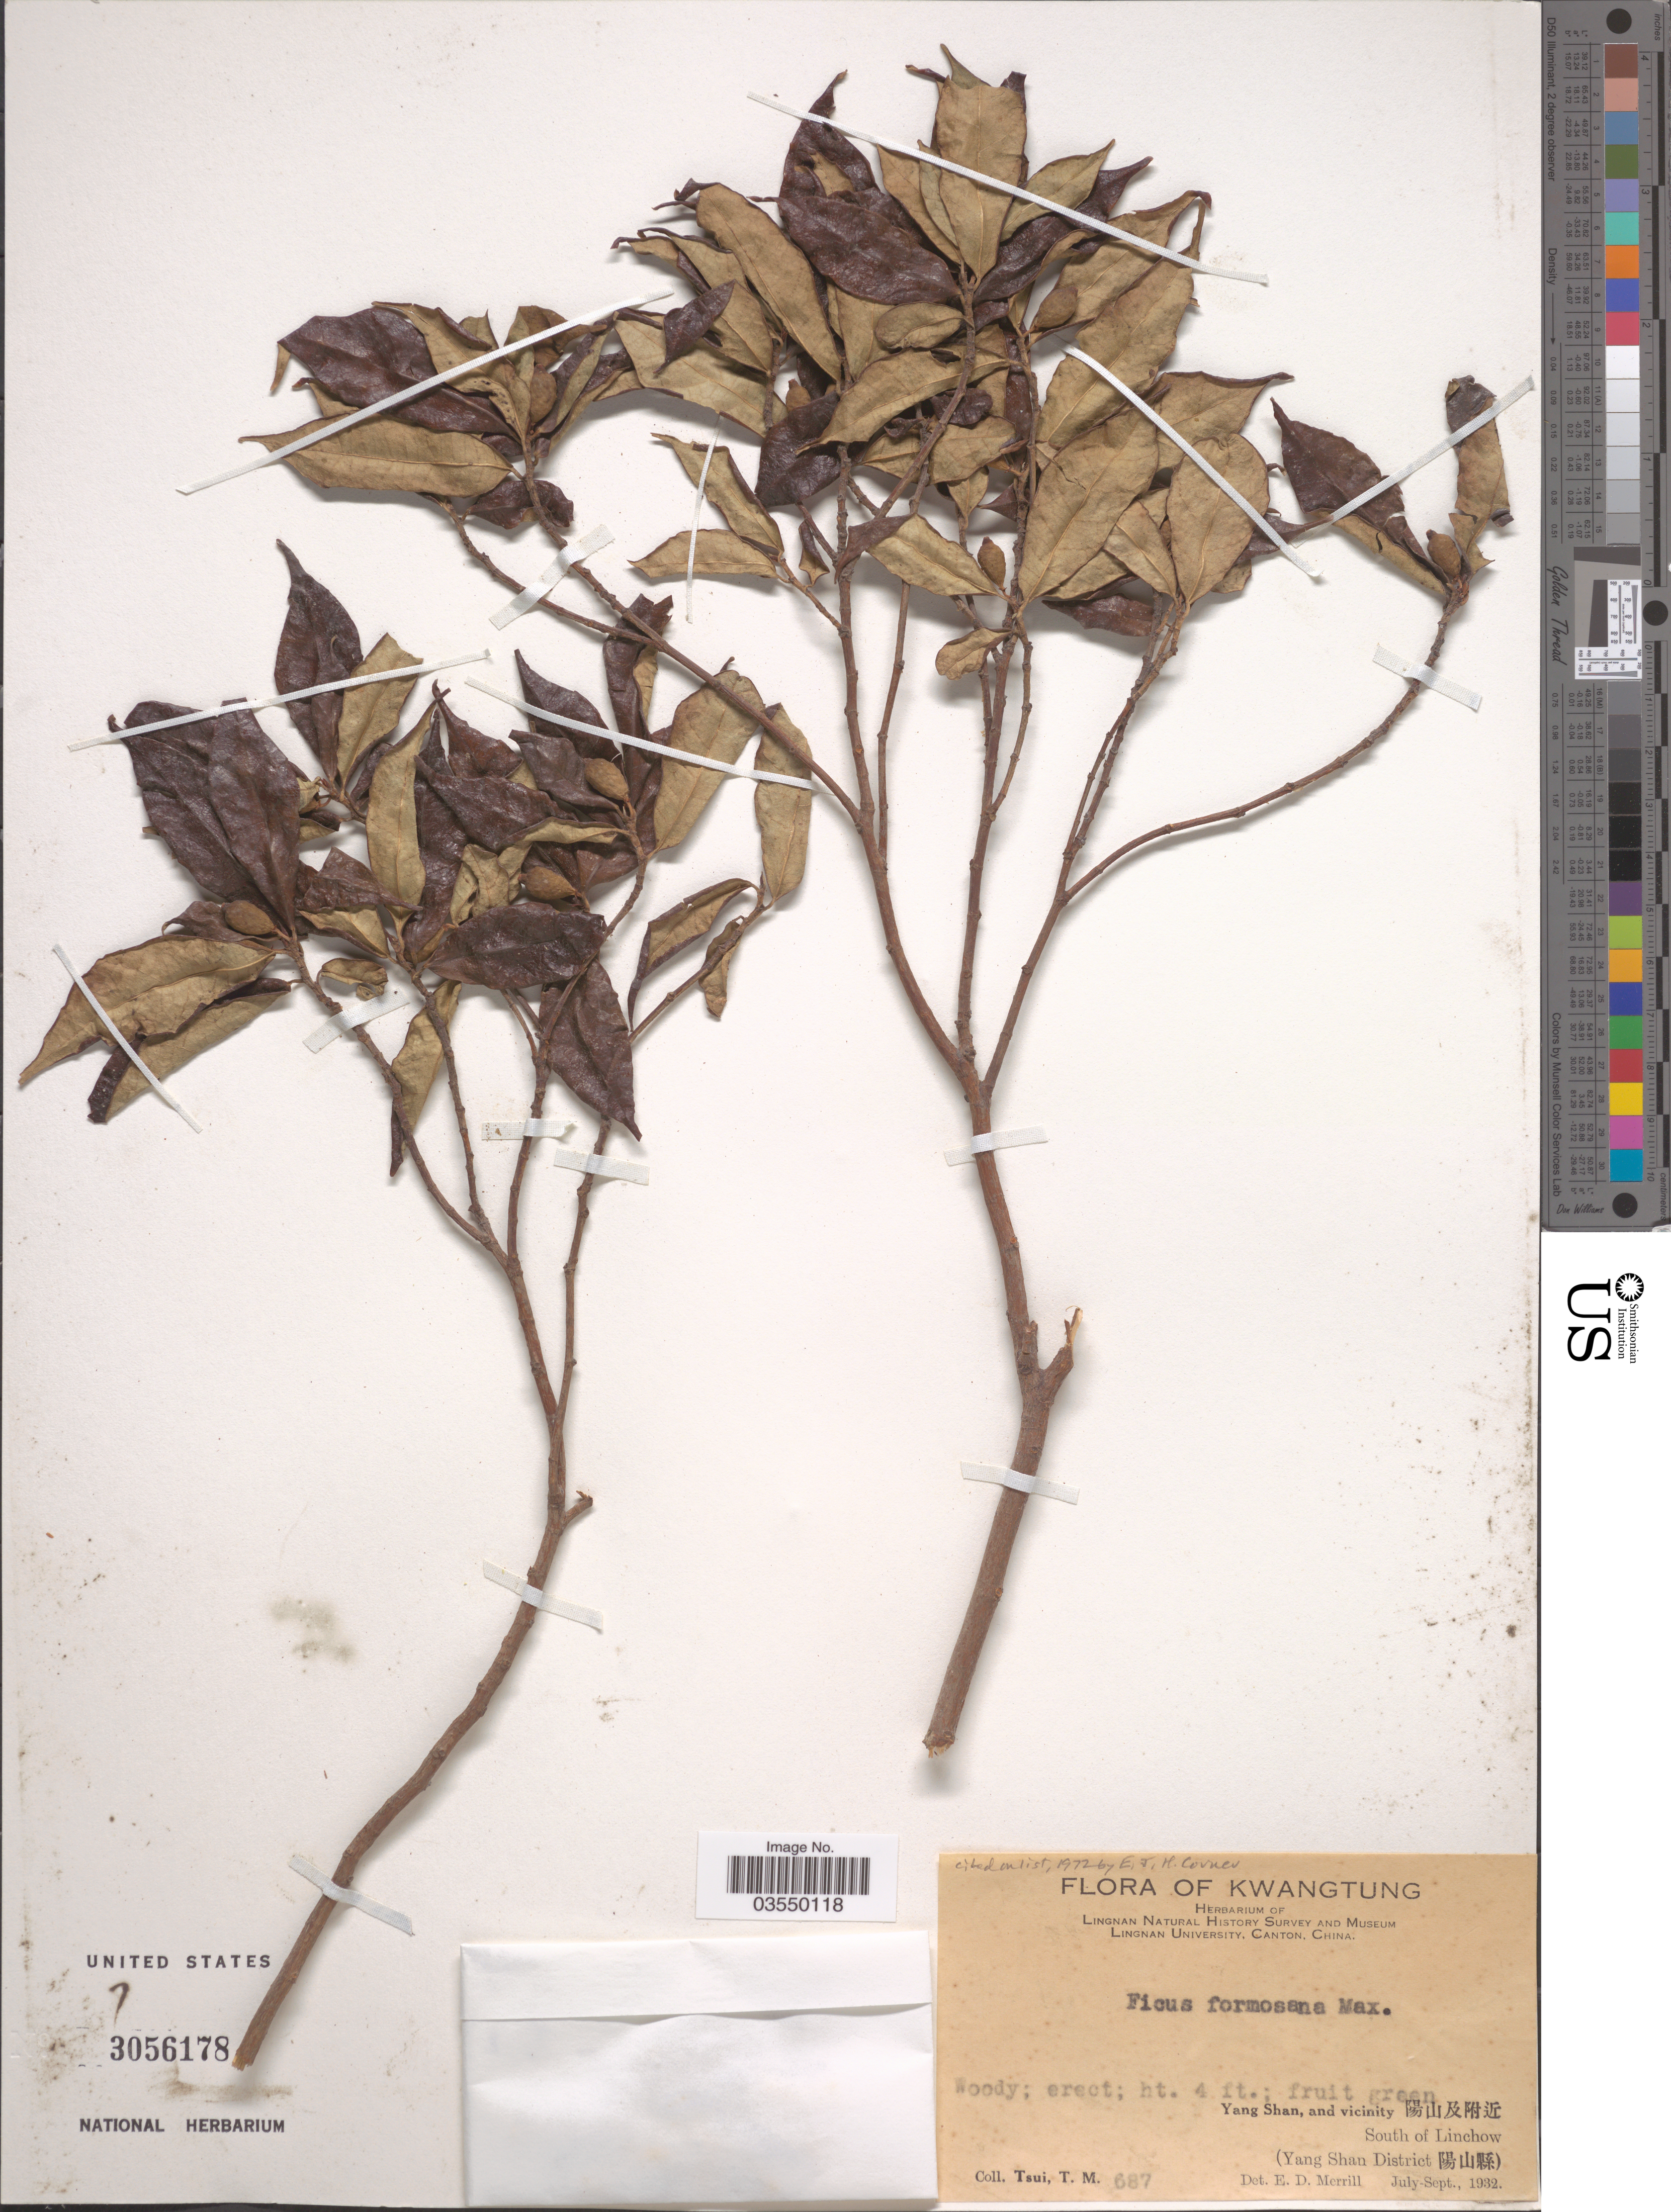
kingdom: Plantae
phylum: Tracheophyta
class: Magnoliopsida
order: Rosales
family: Moraceae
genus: Ficus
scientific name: Ficus formosana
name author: Maxim.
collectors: T. Tsui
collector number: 687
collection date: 1932-07/1932-09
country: China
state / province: Guangdong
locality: Kwangtung. Yang Shan, and vicinity X. South of Linchow (Yang Shan District X).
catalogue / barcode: US 3056178